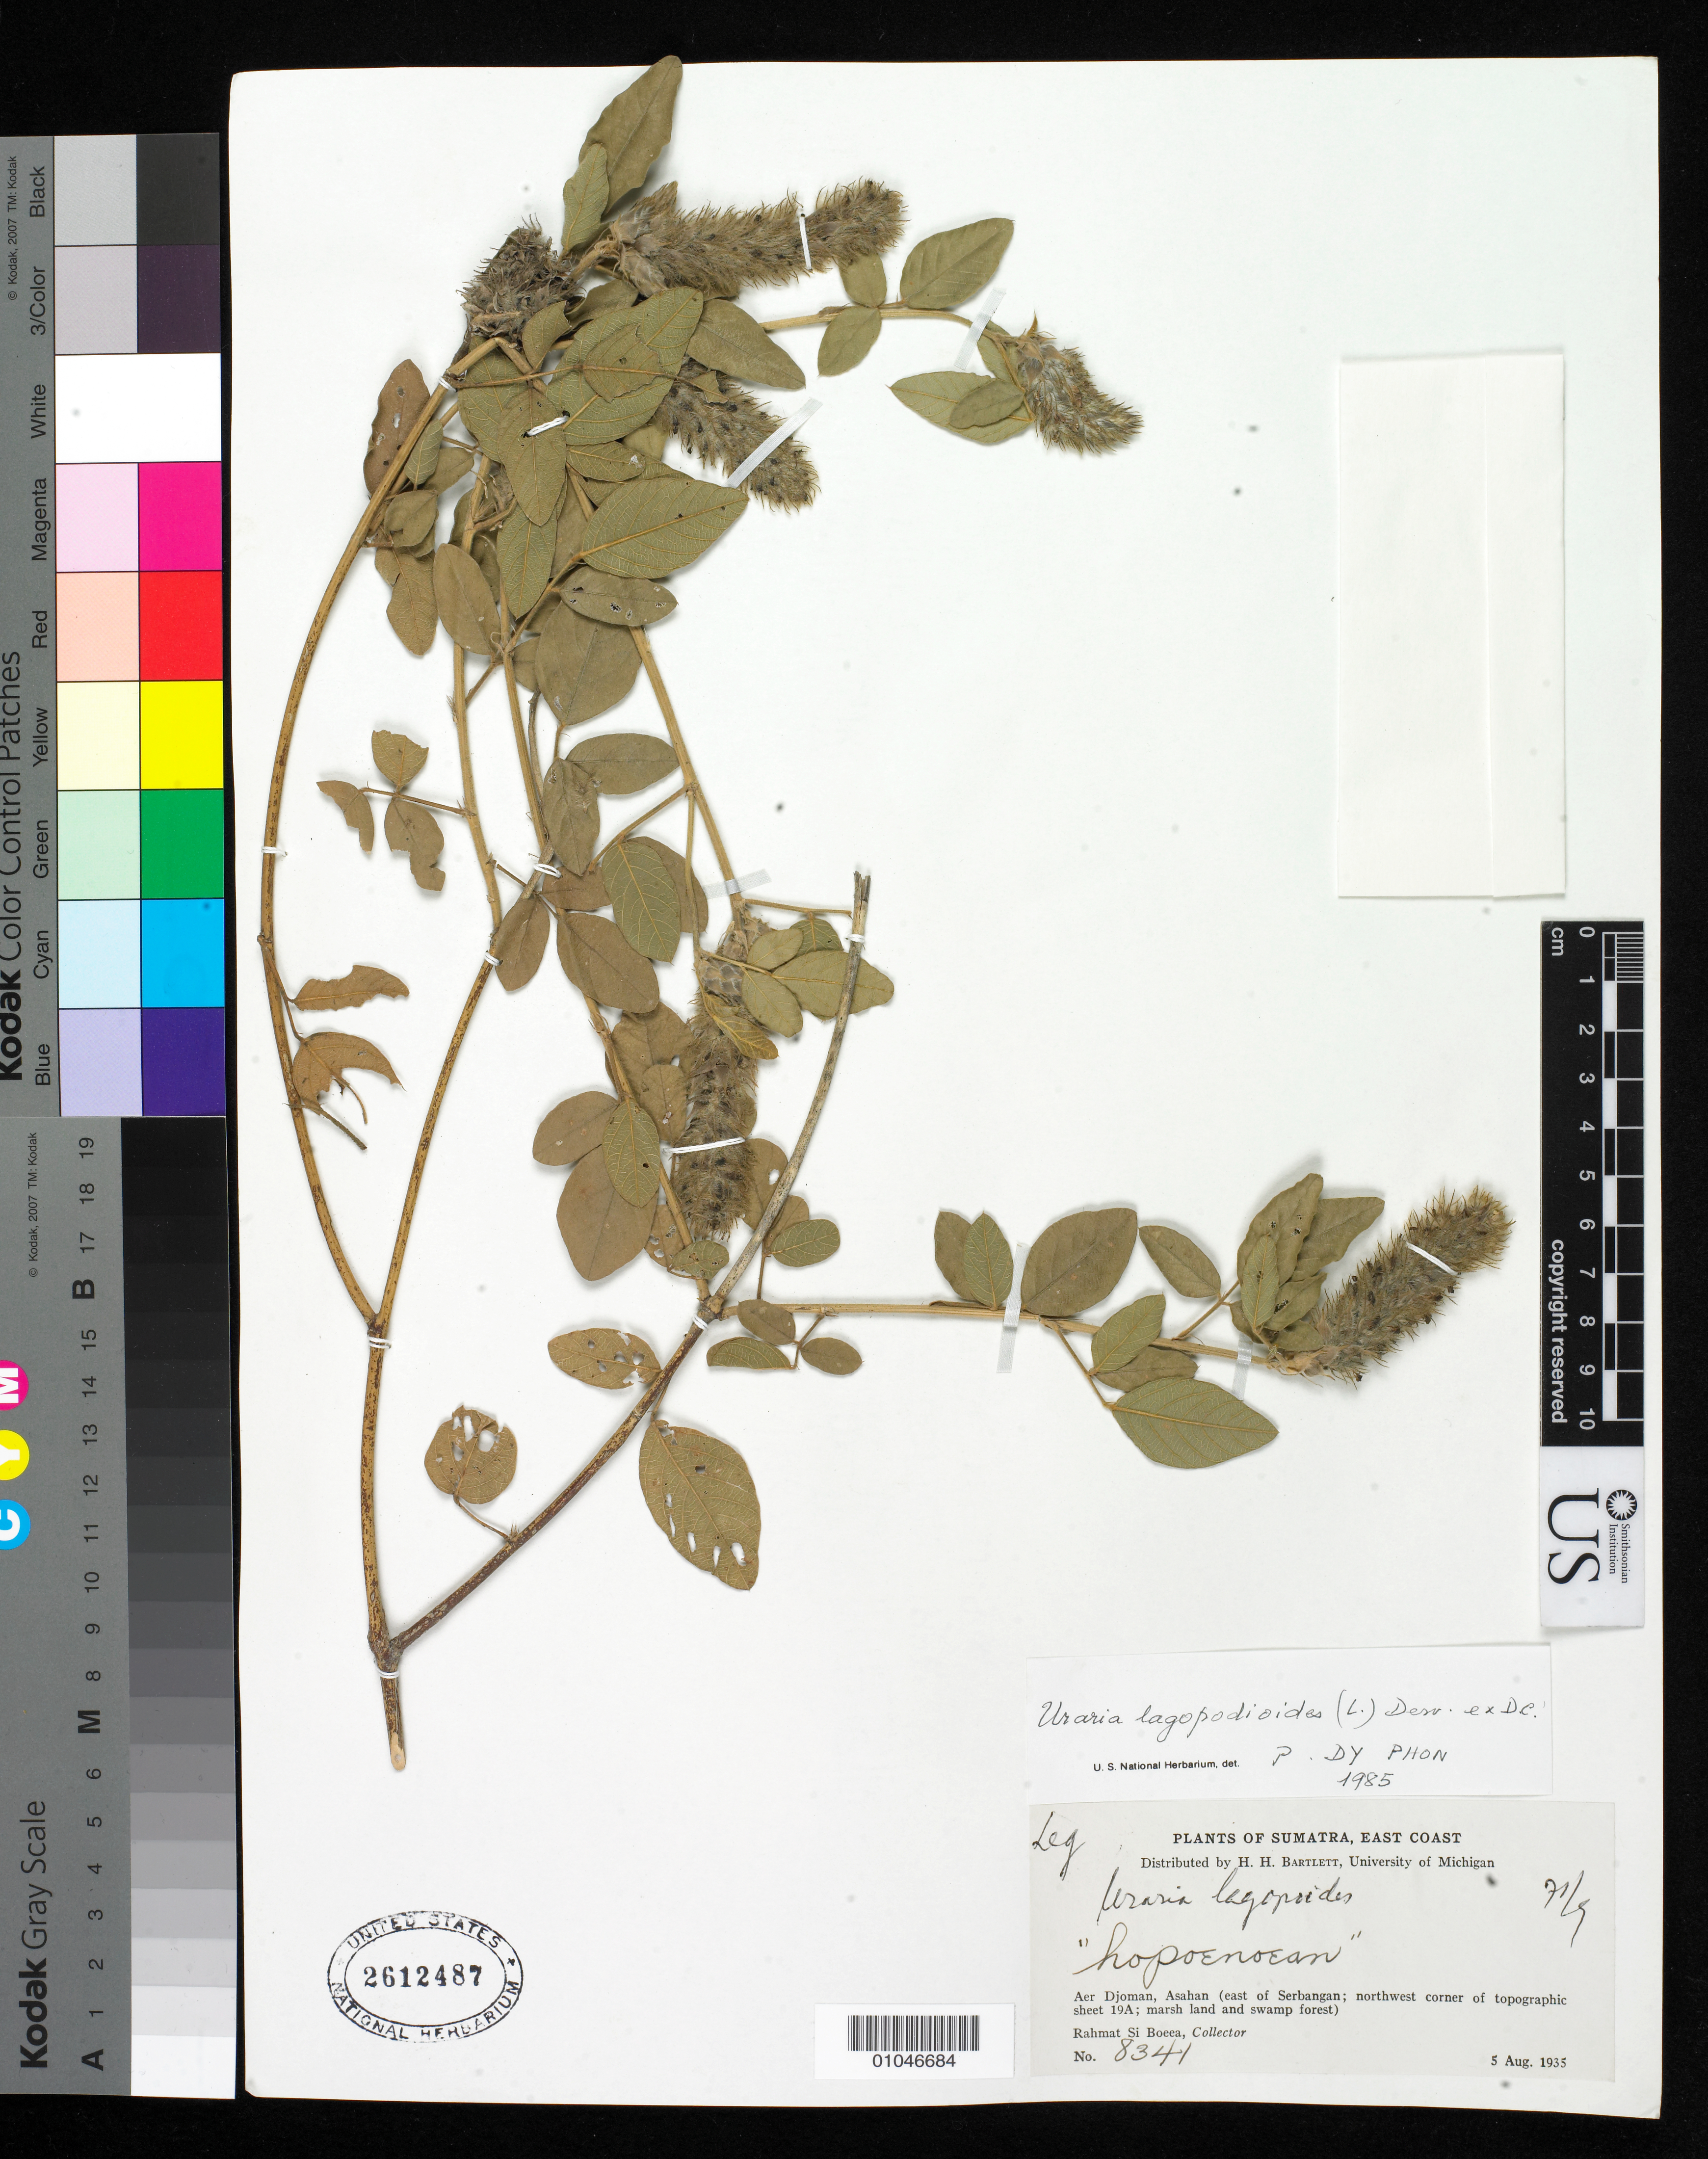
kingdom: Plantae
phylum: Tracheophyta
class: Magnoliopsida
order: Fabales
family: Fabaceae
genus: Uraria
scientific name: Uraria lagopodioides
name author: (L.) Desv. ex DC.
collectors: Rahmat Si Boeea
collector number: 8341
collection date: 1935-08-05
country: Indonesia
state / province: Sumatra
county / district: Sumatera Utara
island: Sumatra I.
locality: (East Coast) Aer Djoman, Asahan (east of Serbangan), Sumatra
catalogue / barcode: US 2612487